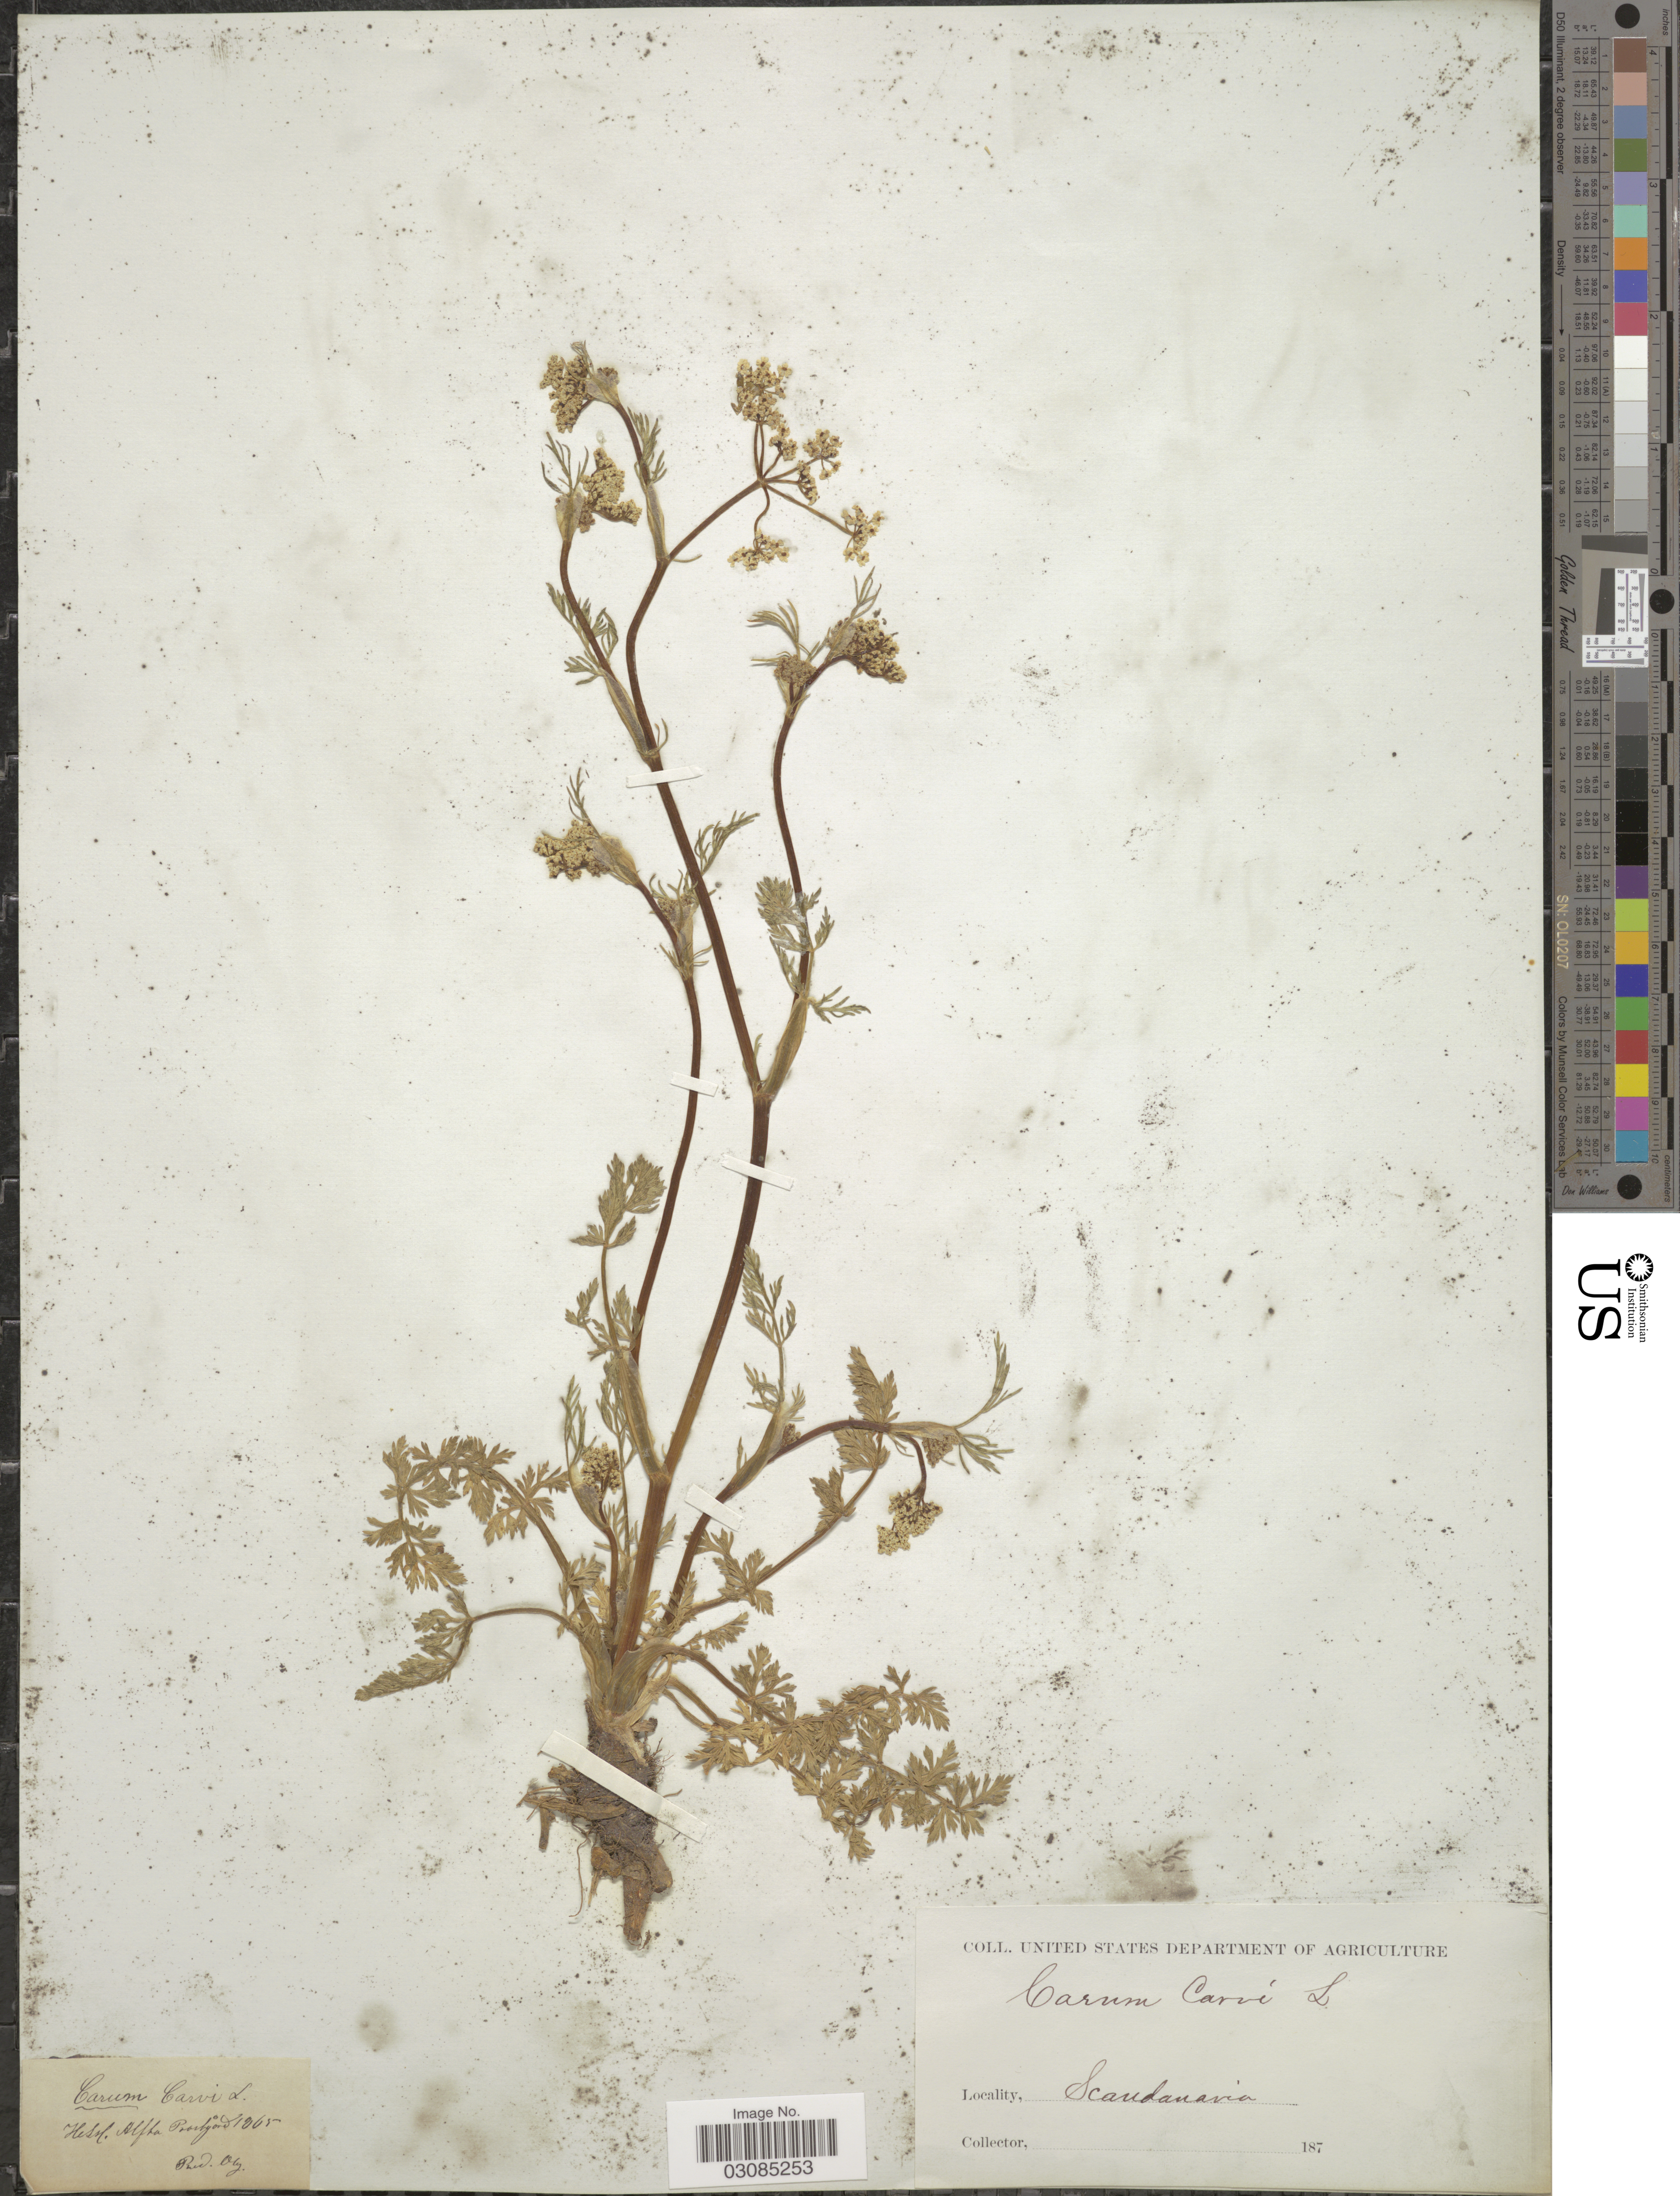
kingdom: Plantae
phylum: Tracheophyta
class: Magnoliopsida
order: Apiales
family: Apiaceae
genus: Carum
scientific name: Carum carvi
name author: L.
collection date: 1865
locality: Scandanavia. Alfa Prostigond. [unsure placement]